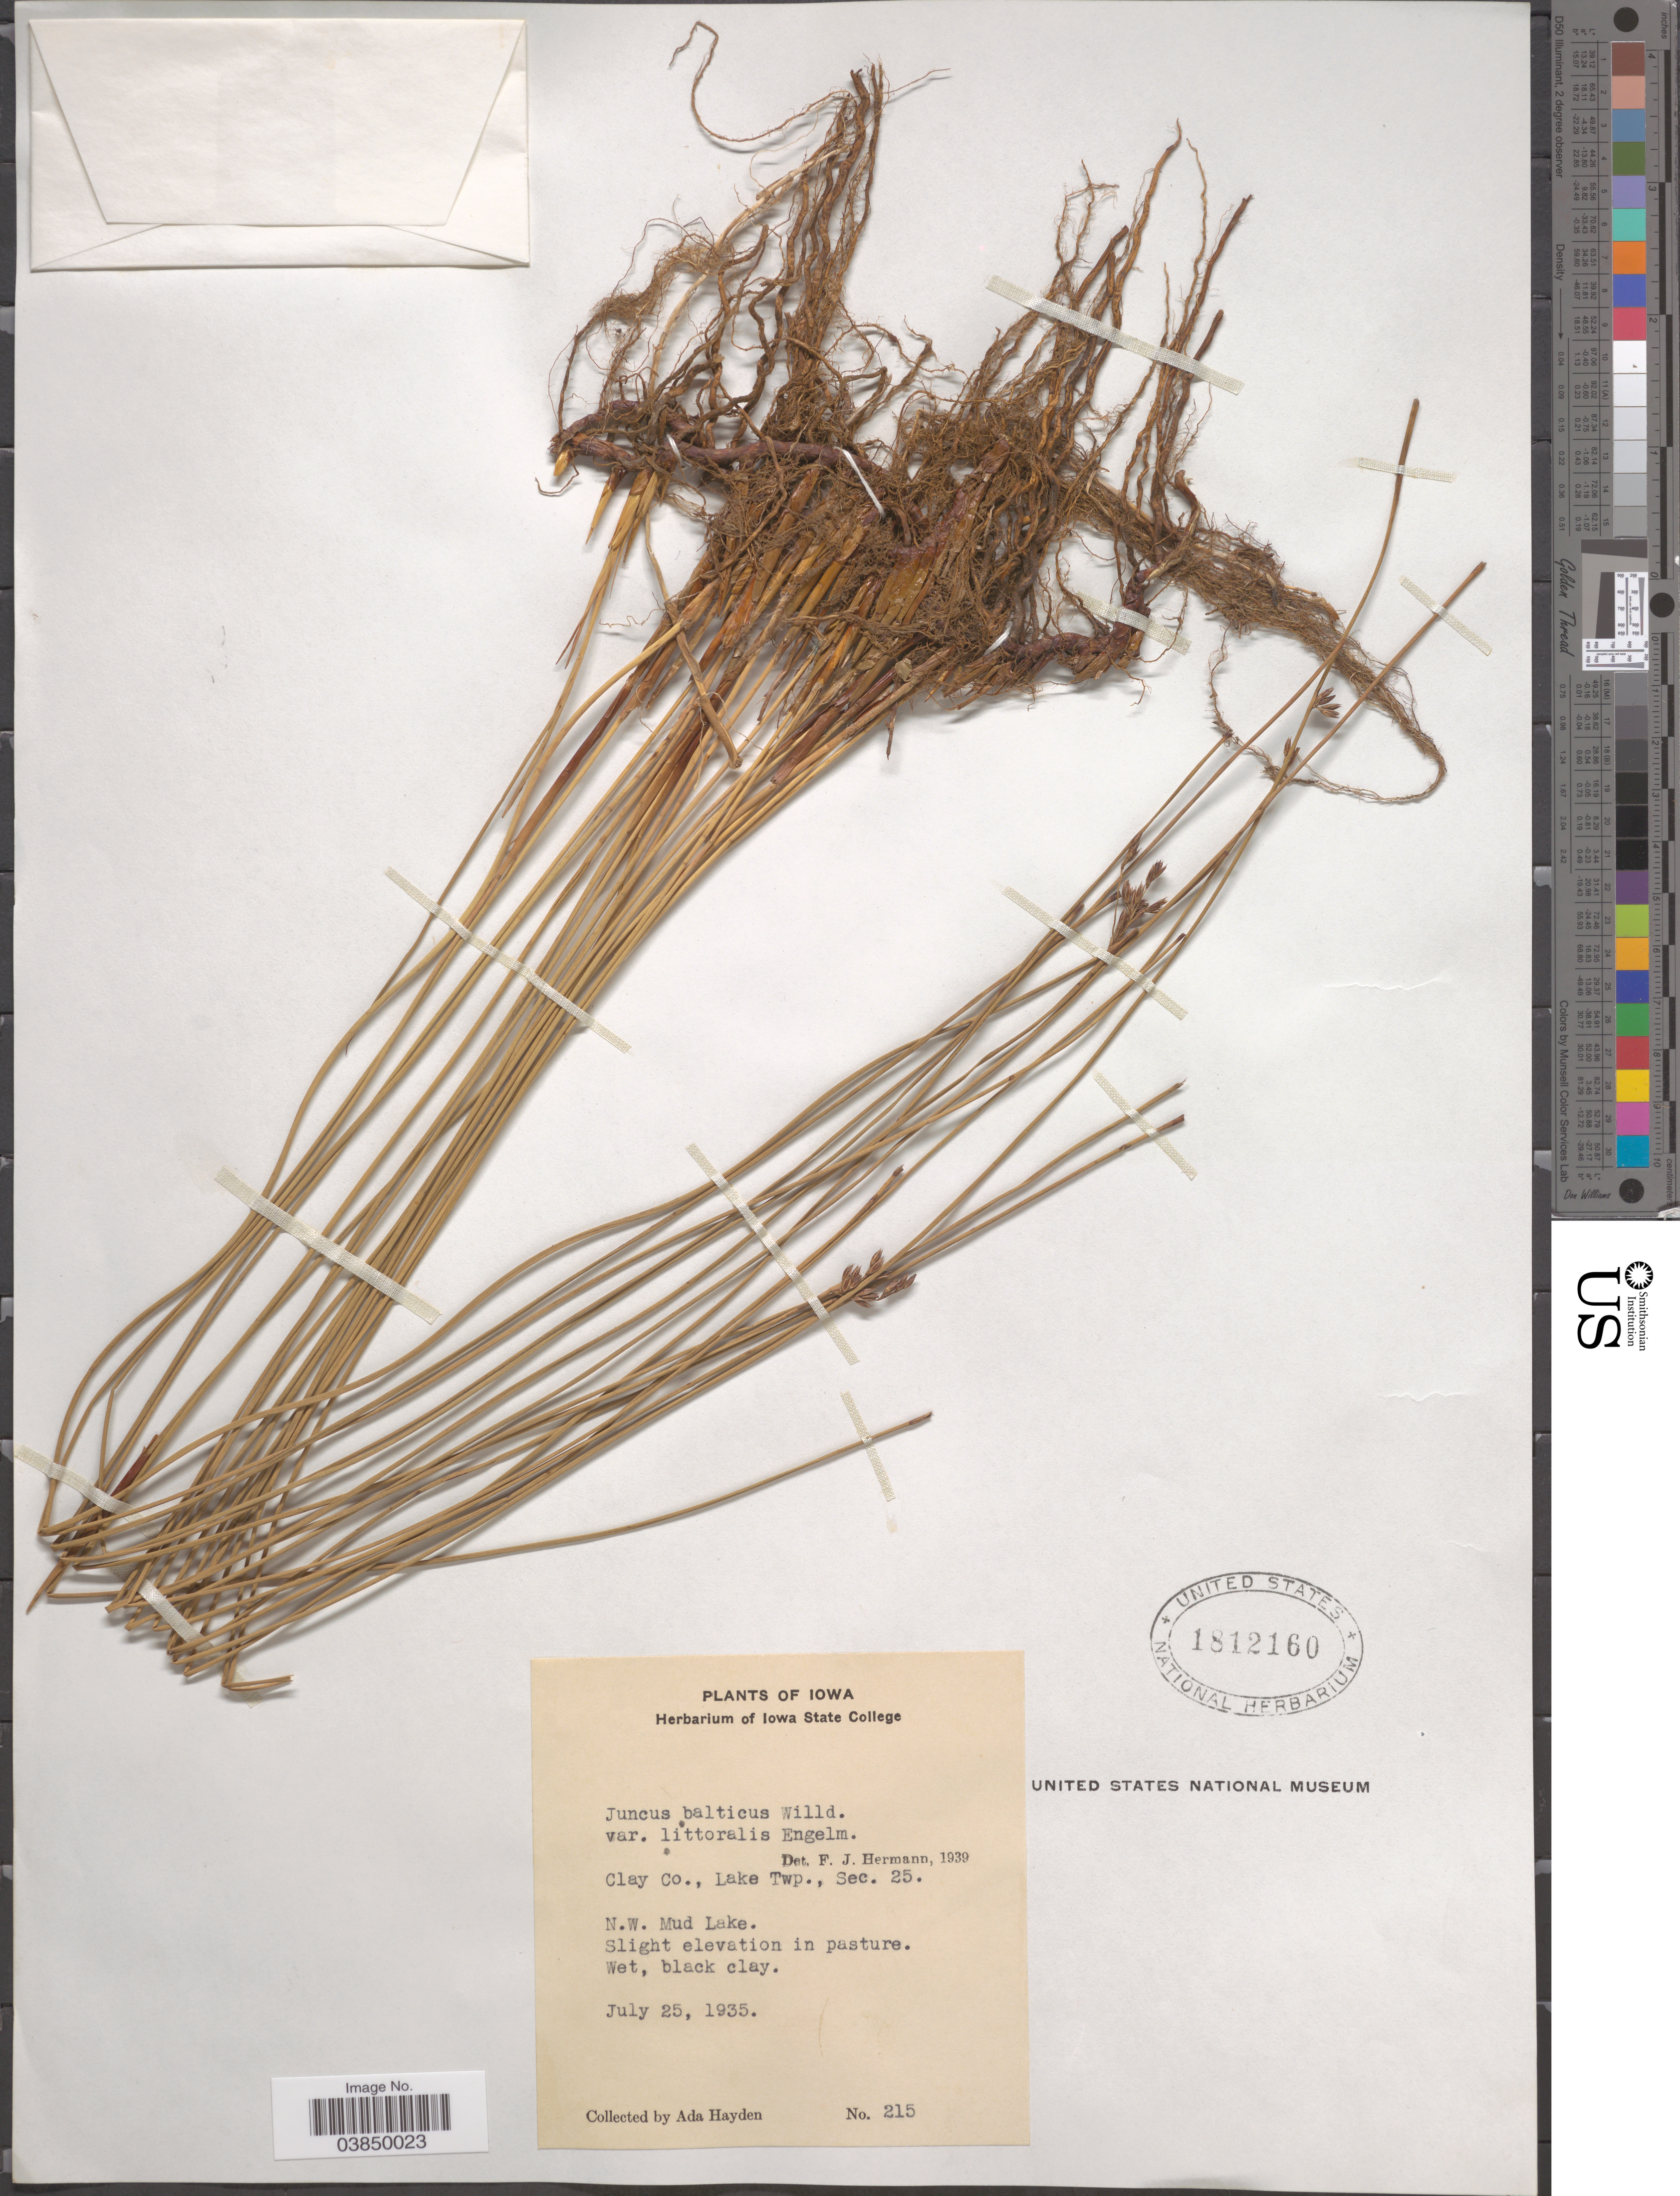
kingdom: Plantae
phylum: Tracheophyta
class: Liliopsida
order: Poales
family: Juncaceae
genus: Juncus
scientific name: Juncus balticus var. littoralis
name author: Engelm.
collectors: Ada Hayden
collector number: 215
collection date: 1935-07-25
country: United States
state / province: Iowa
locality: Clay Co., Lake Twp., Sec. 25. N.W. Mud Lake.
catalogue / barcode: US 1812160